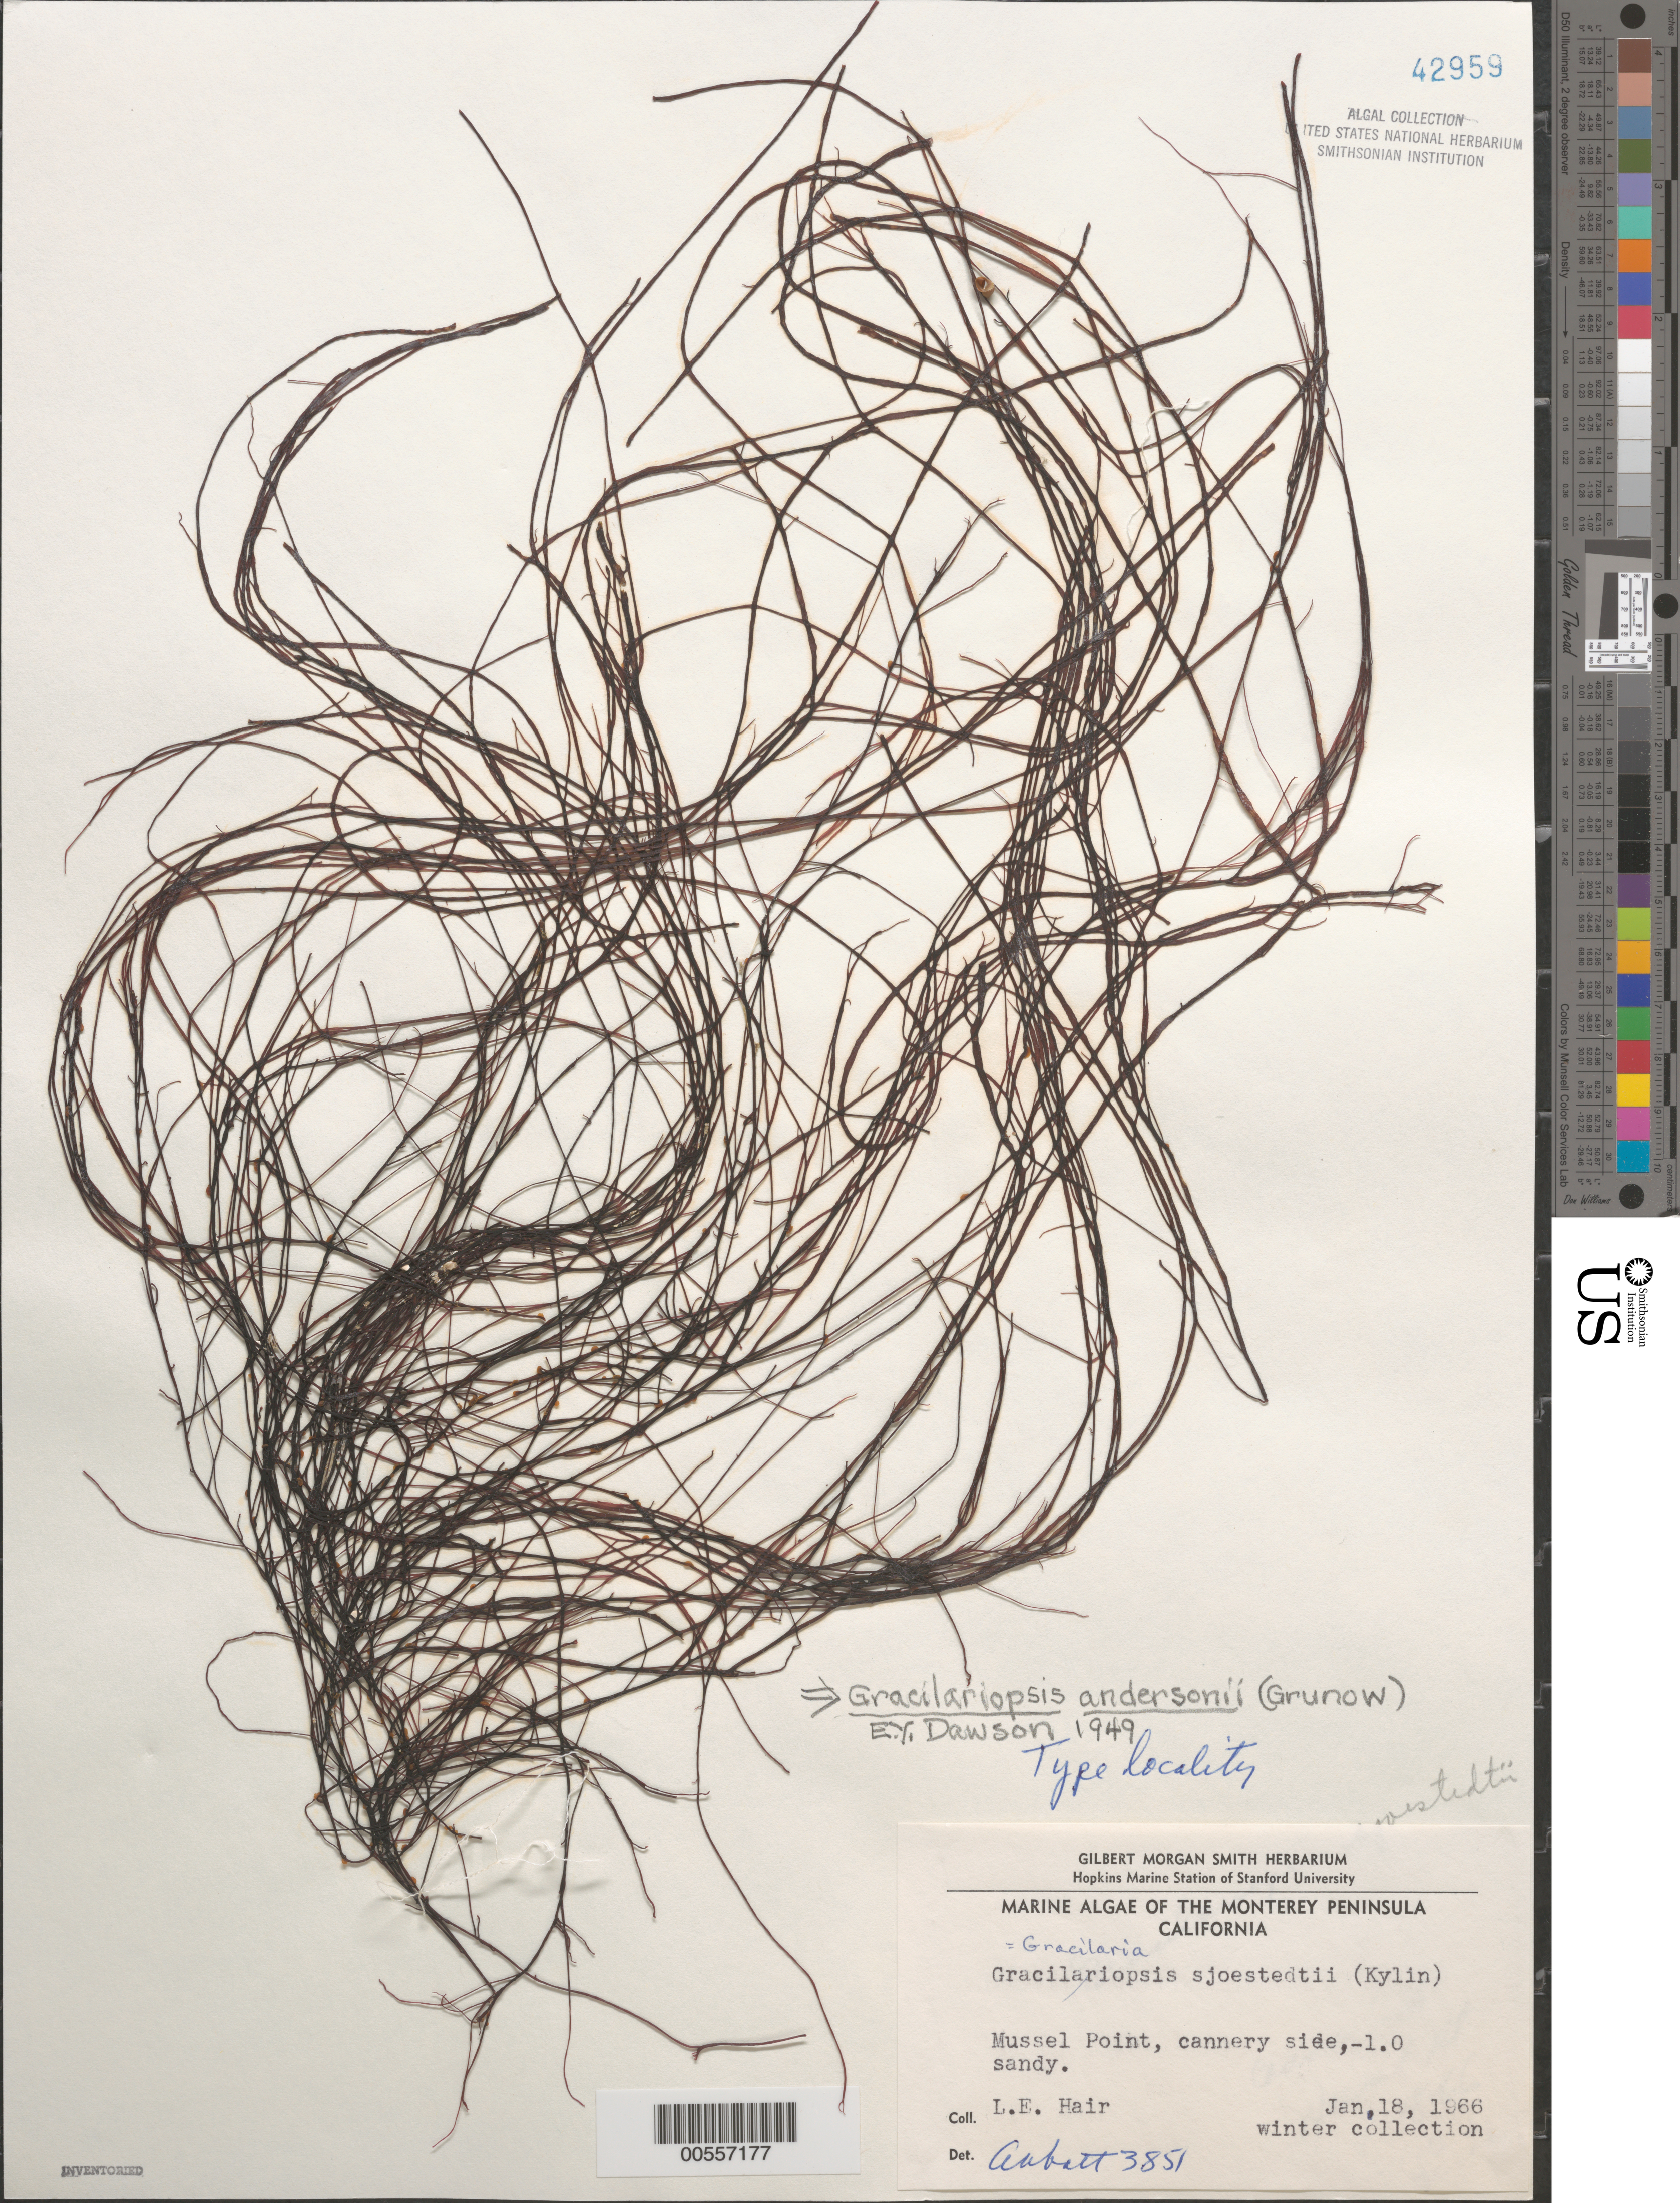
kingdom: Plantae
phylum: Rhodophyta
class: Florideophyceae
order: Gracilariales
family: Gracilariaceae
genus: Gracilariopsis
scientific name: Gracilariopsis andersonii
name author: (Grunow) E.Y. Dawson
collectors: L. Hair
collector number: IAA 3851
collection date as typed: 18 Jan 1966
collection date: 1966-01-18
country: United States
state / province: California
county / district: Monterey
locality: Mussel Point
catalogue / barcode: US 42959